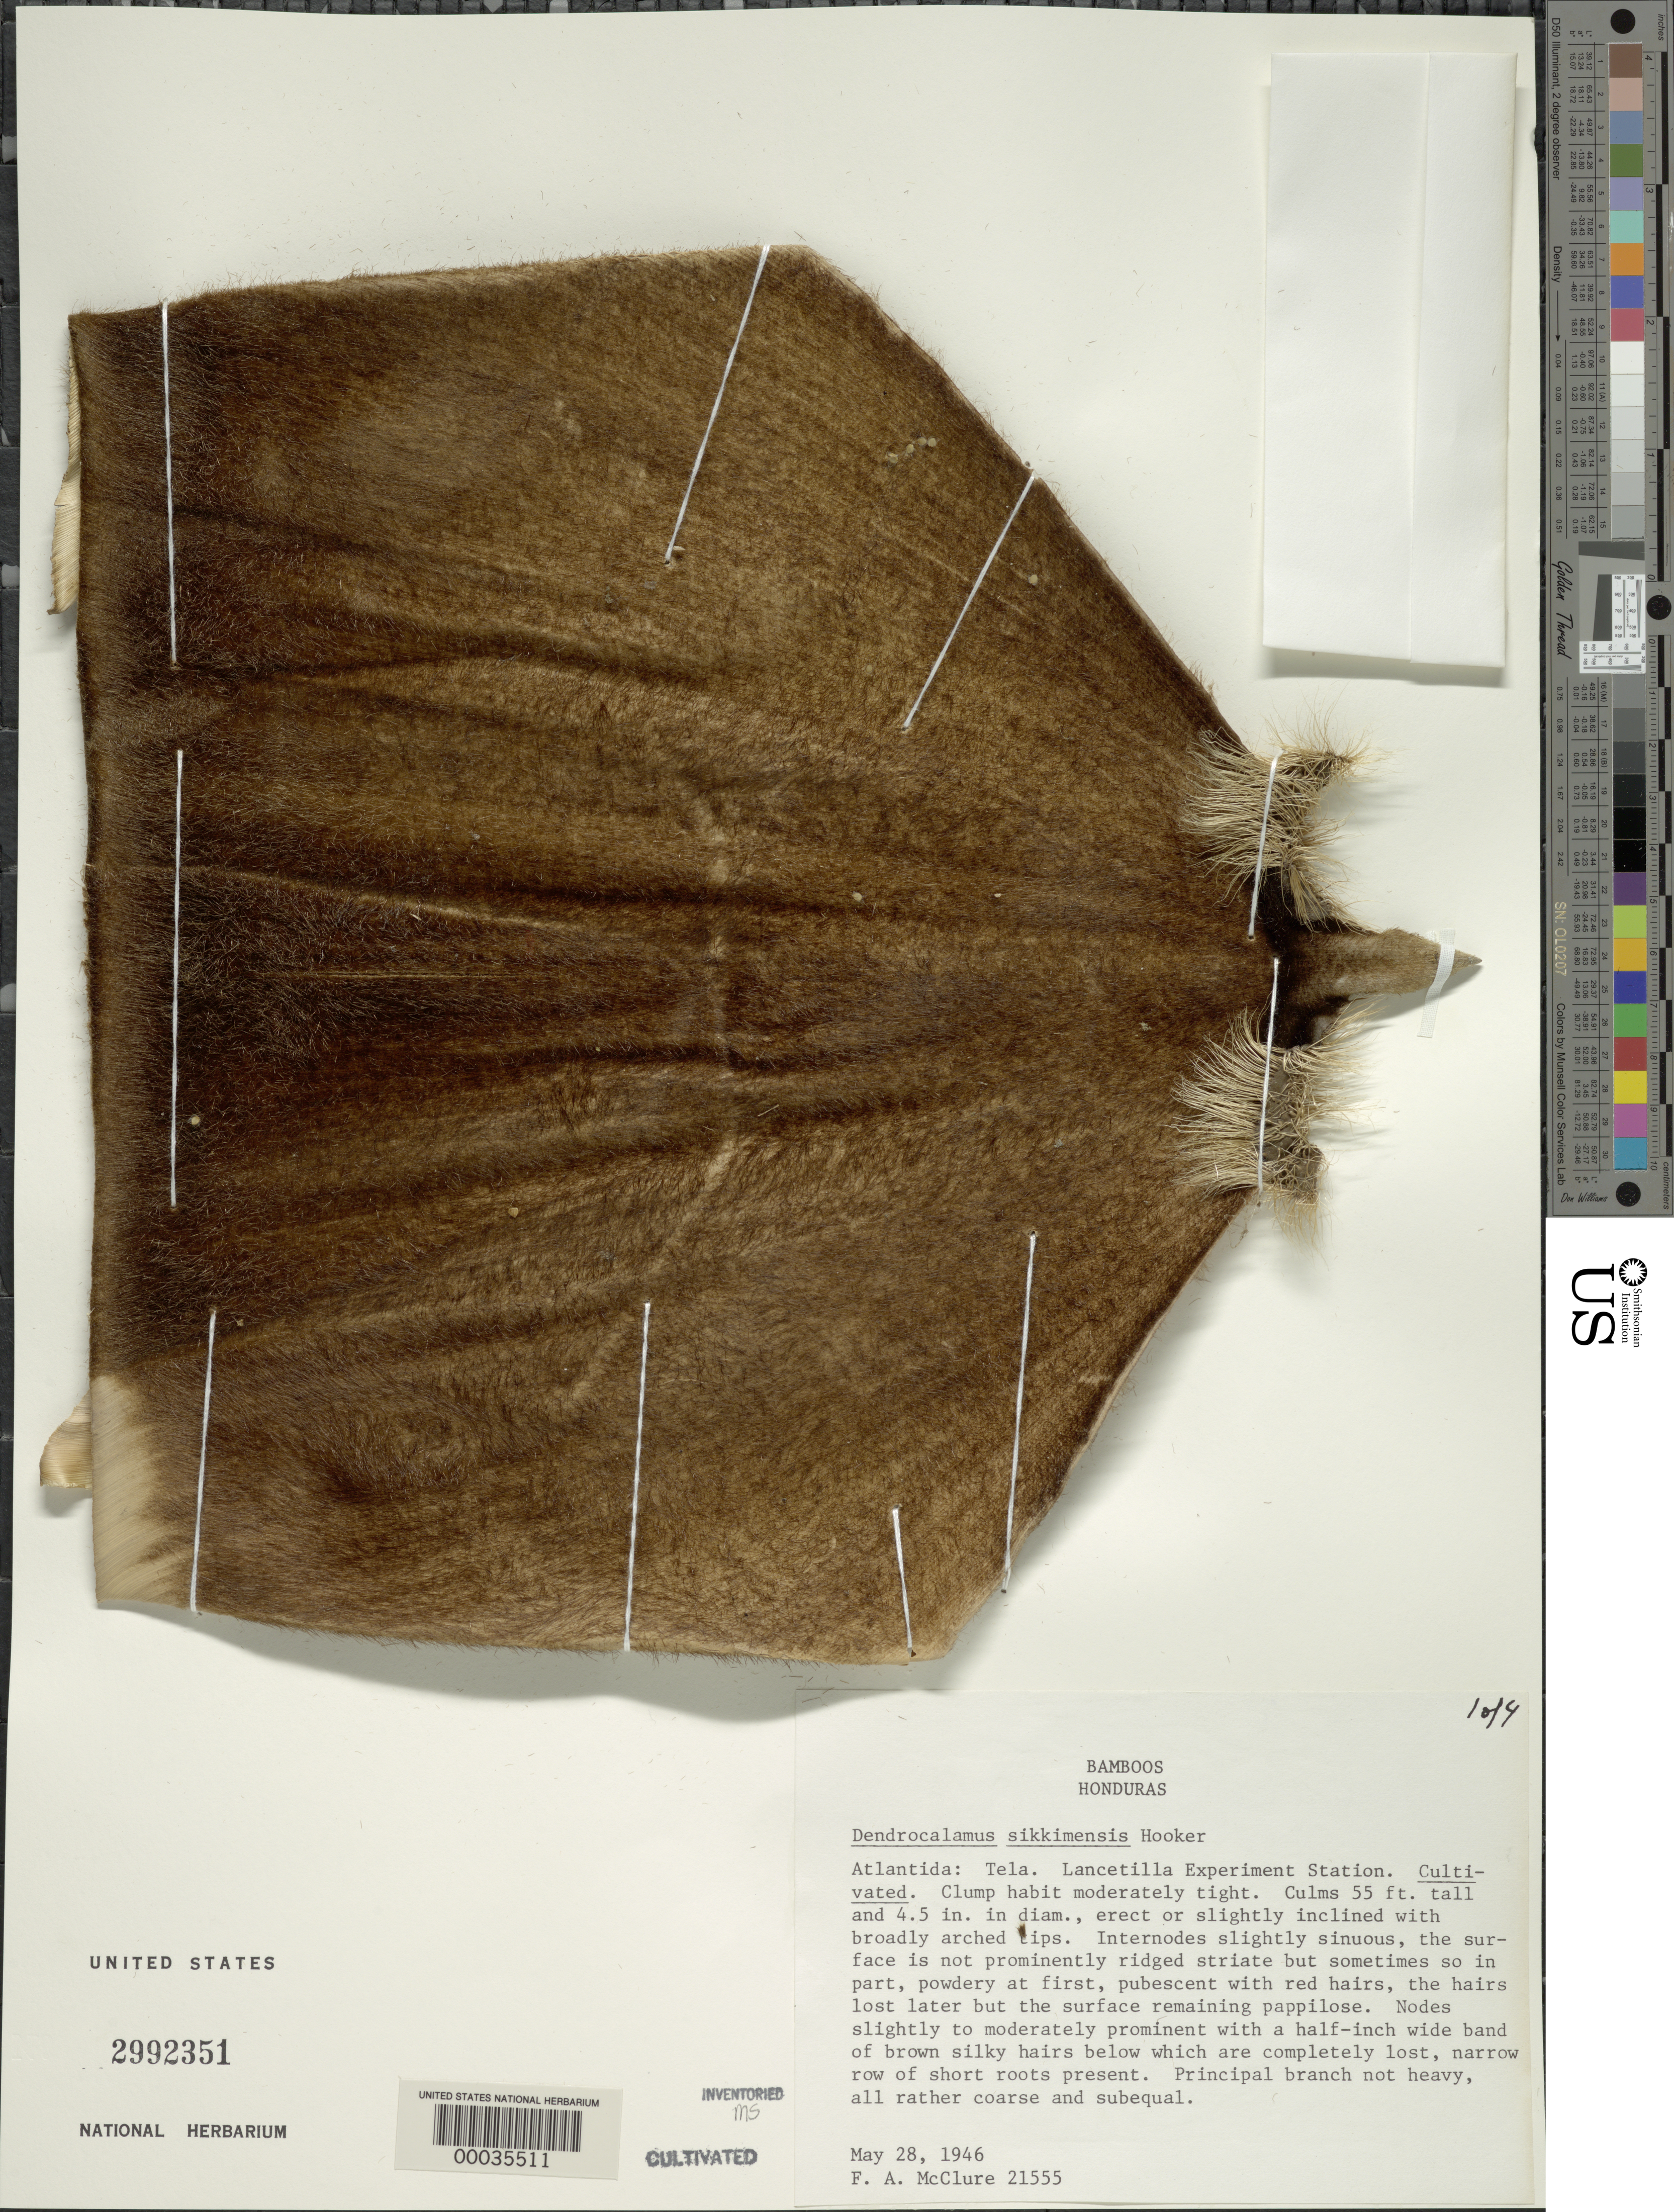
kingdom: Plantae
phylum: Tracheophyta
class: Liliopsida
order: Poales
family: Poaceae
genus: Dendrocalamus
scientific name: Dendrocalamus sikkimensis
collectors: F. A. McClure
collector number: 21555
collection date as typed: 28 May 1946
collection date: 1946-05-28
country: Honduras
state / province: Atlántida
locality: Lancetilla Exp. Station, Tela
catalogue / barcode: US 2992351